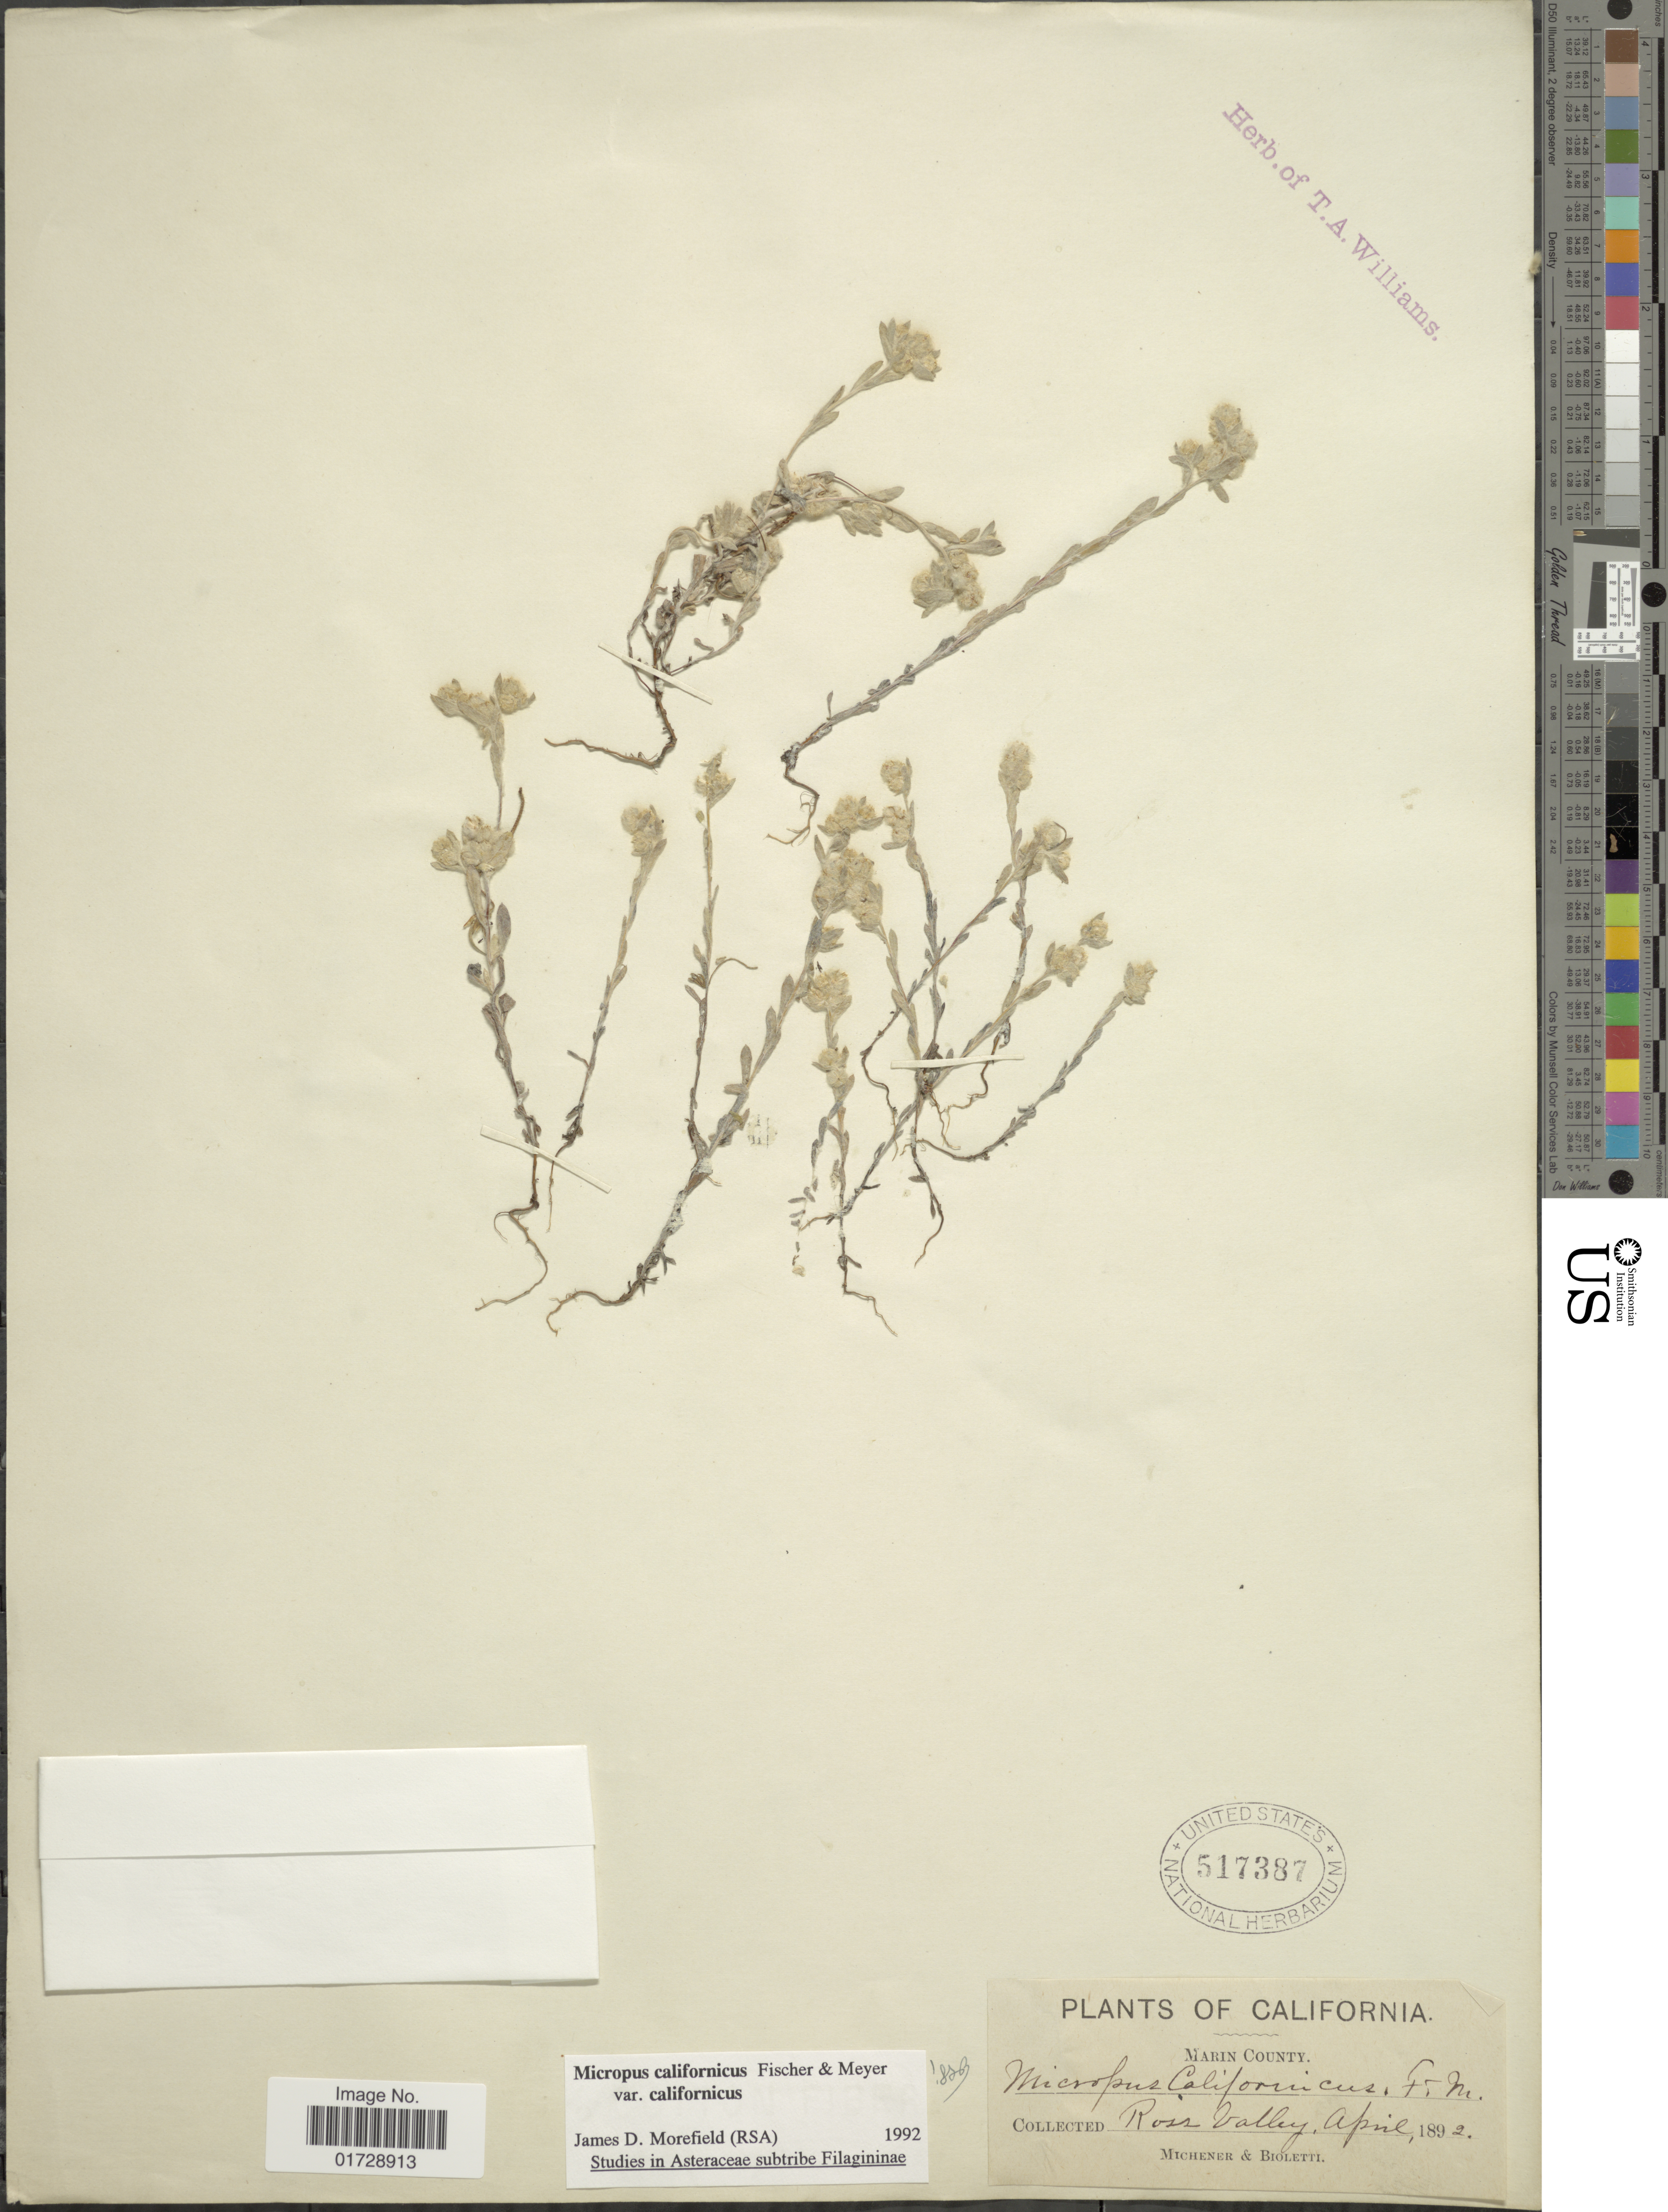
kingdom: Plantae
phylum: Tracheophyta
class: Magnoliopsida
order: Asterales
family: Asteraceae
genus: Micropus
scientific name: Micropus californicus var. californicus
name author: Fisch. & C.A. Mey.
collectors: -. Michener & -- Bioletti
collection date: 1892-04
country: United States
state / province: California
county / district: Marin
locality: Marin County, Ross Valley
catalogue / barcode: US 517387